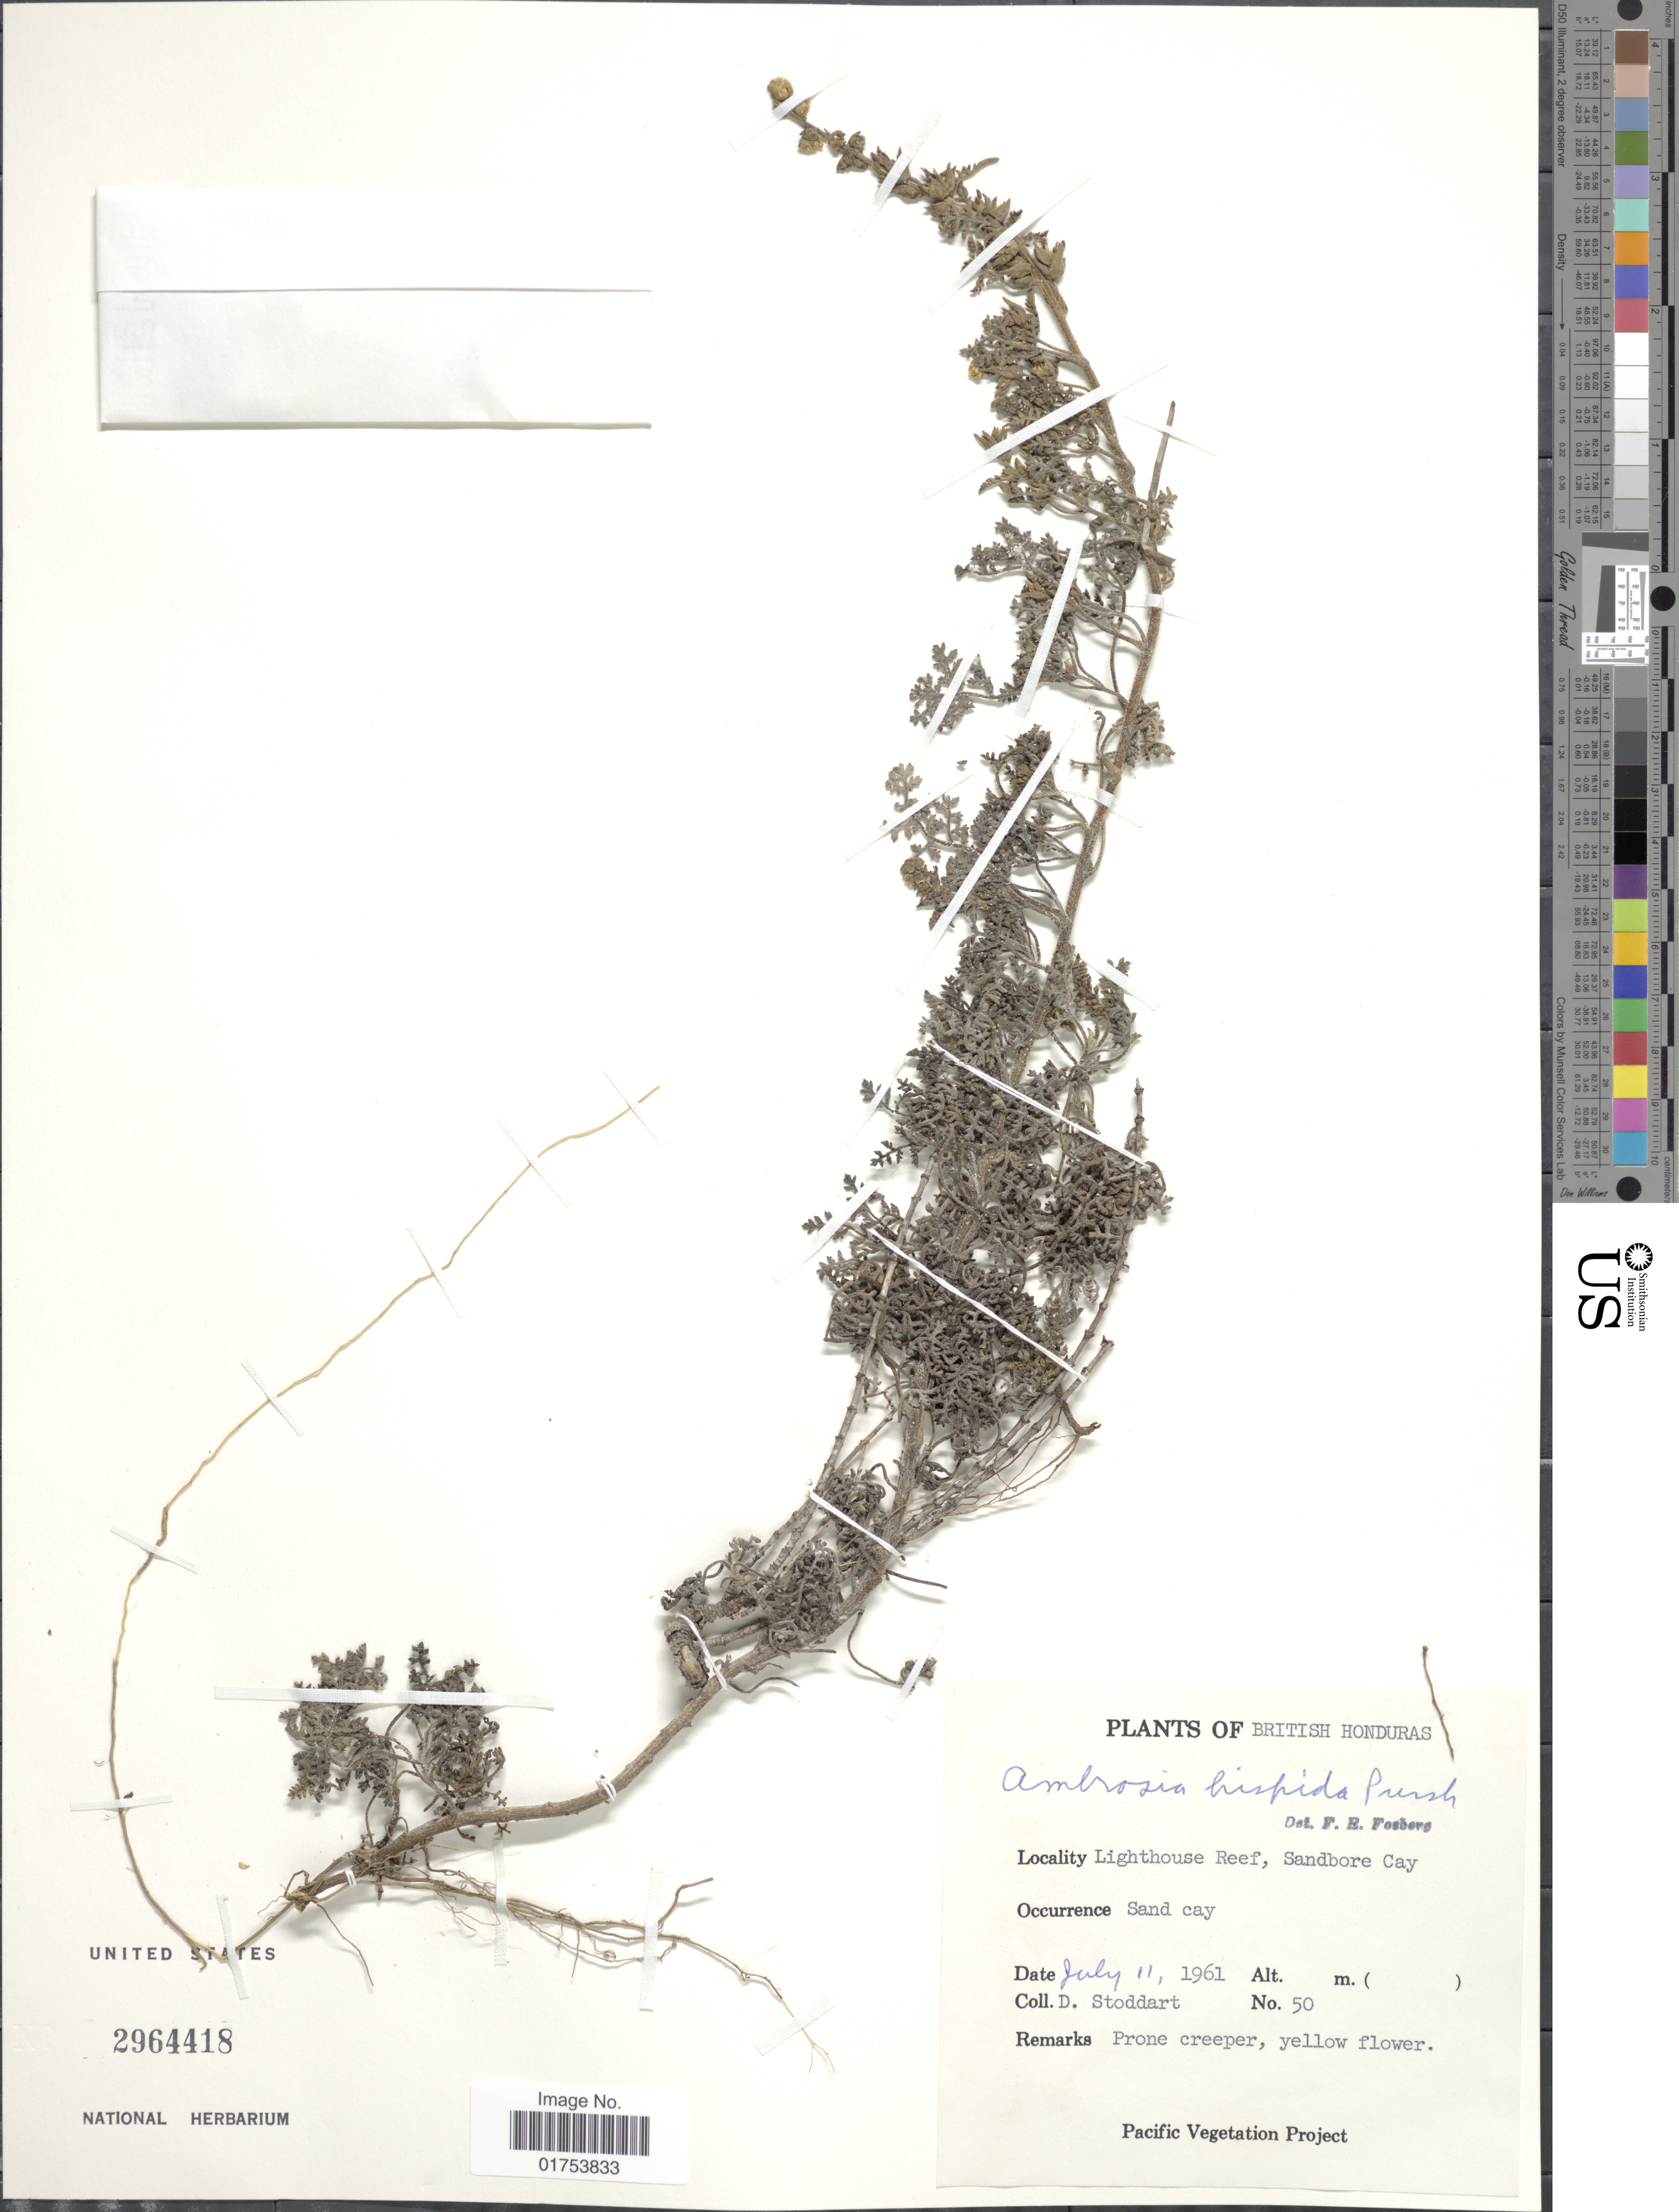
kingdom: Plantae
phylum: Tracheophyta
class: Magnoliopsida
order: Asterales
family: Asteraceae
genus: Ambrosia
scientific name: Ambrosia hispida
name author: Pursh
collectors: D. Stoddart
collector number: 50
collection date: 1961-07-11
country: Belize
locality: British Honduras, Lighthouse Reef, Sandbore Cay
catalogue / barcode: US 2964418